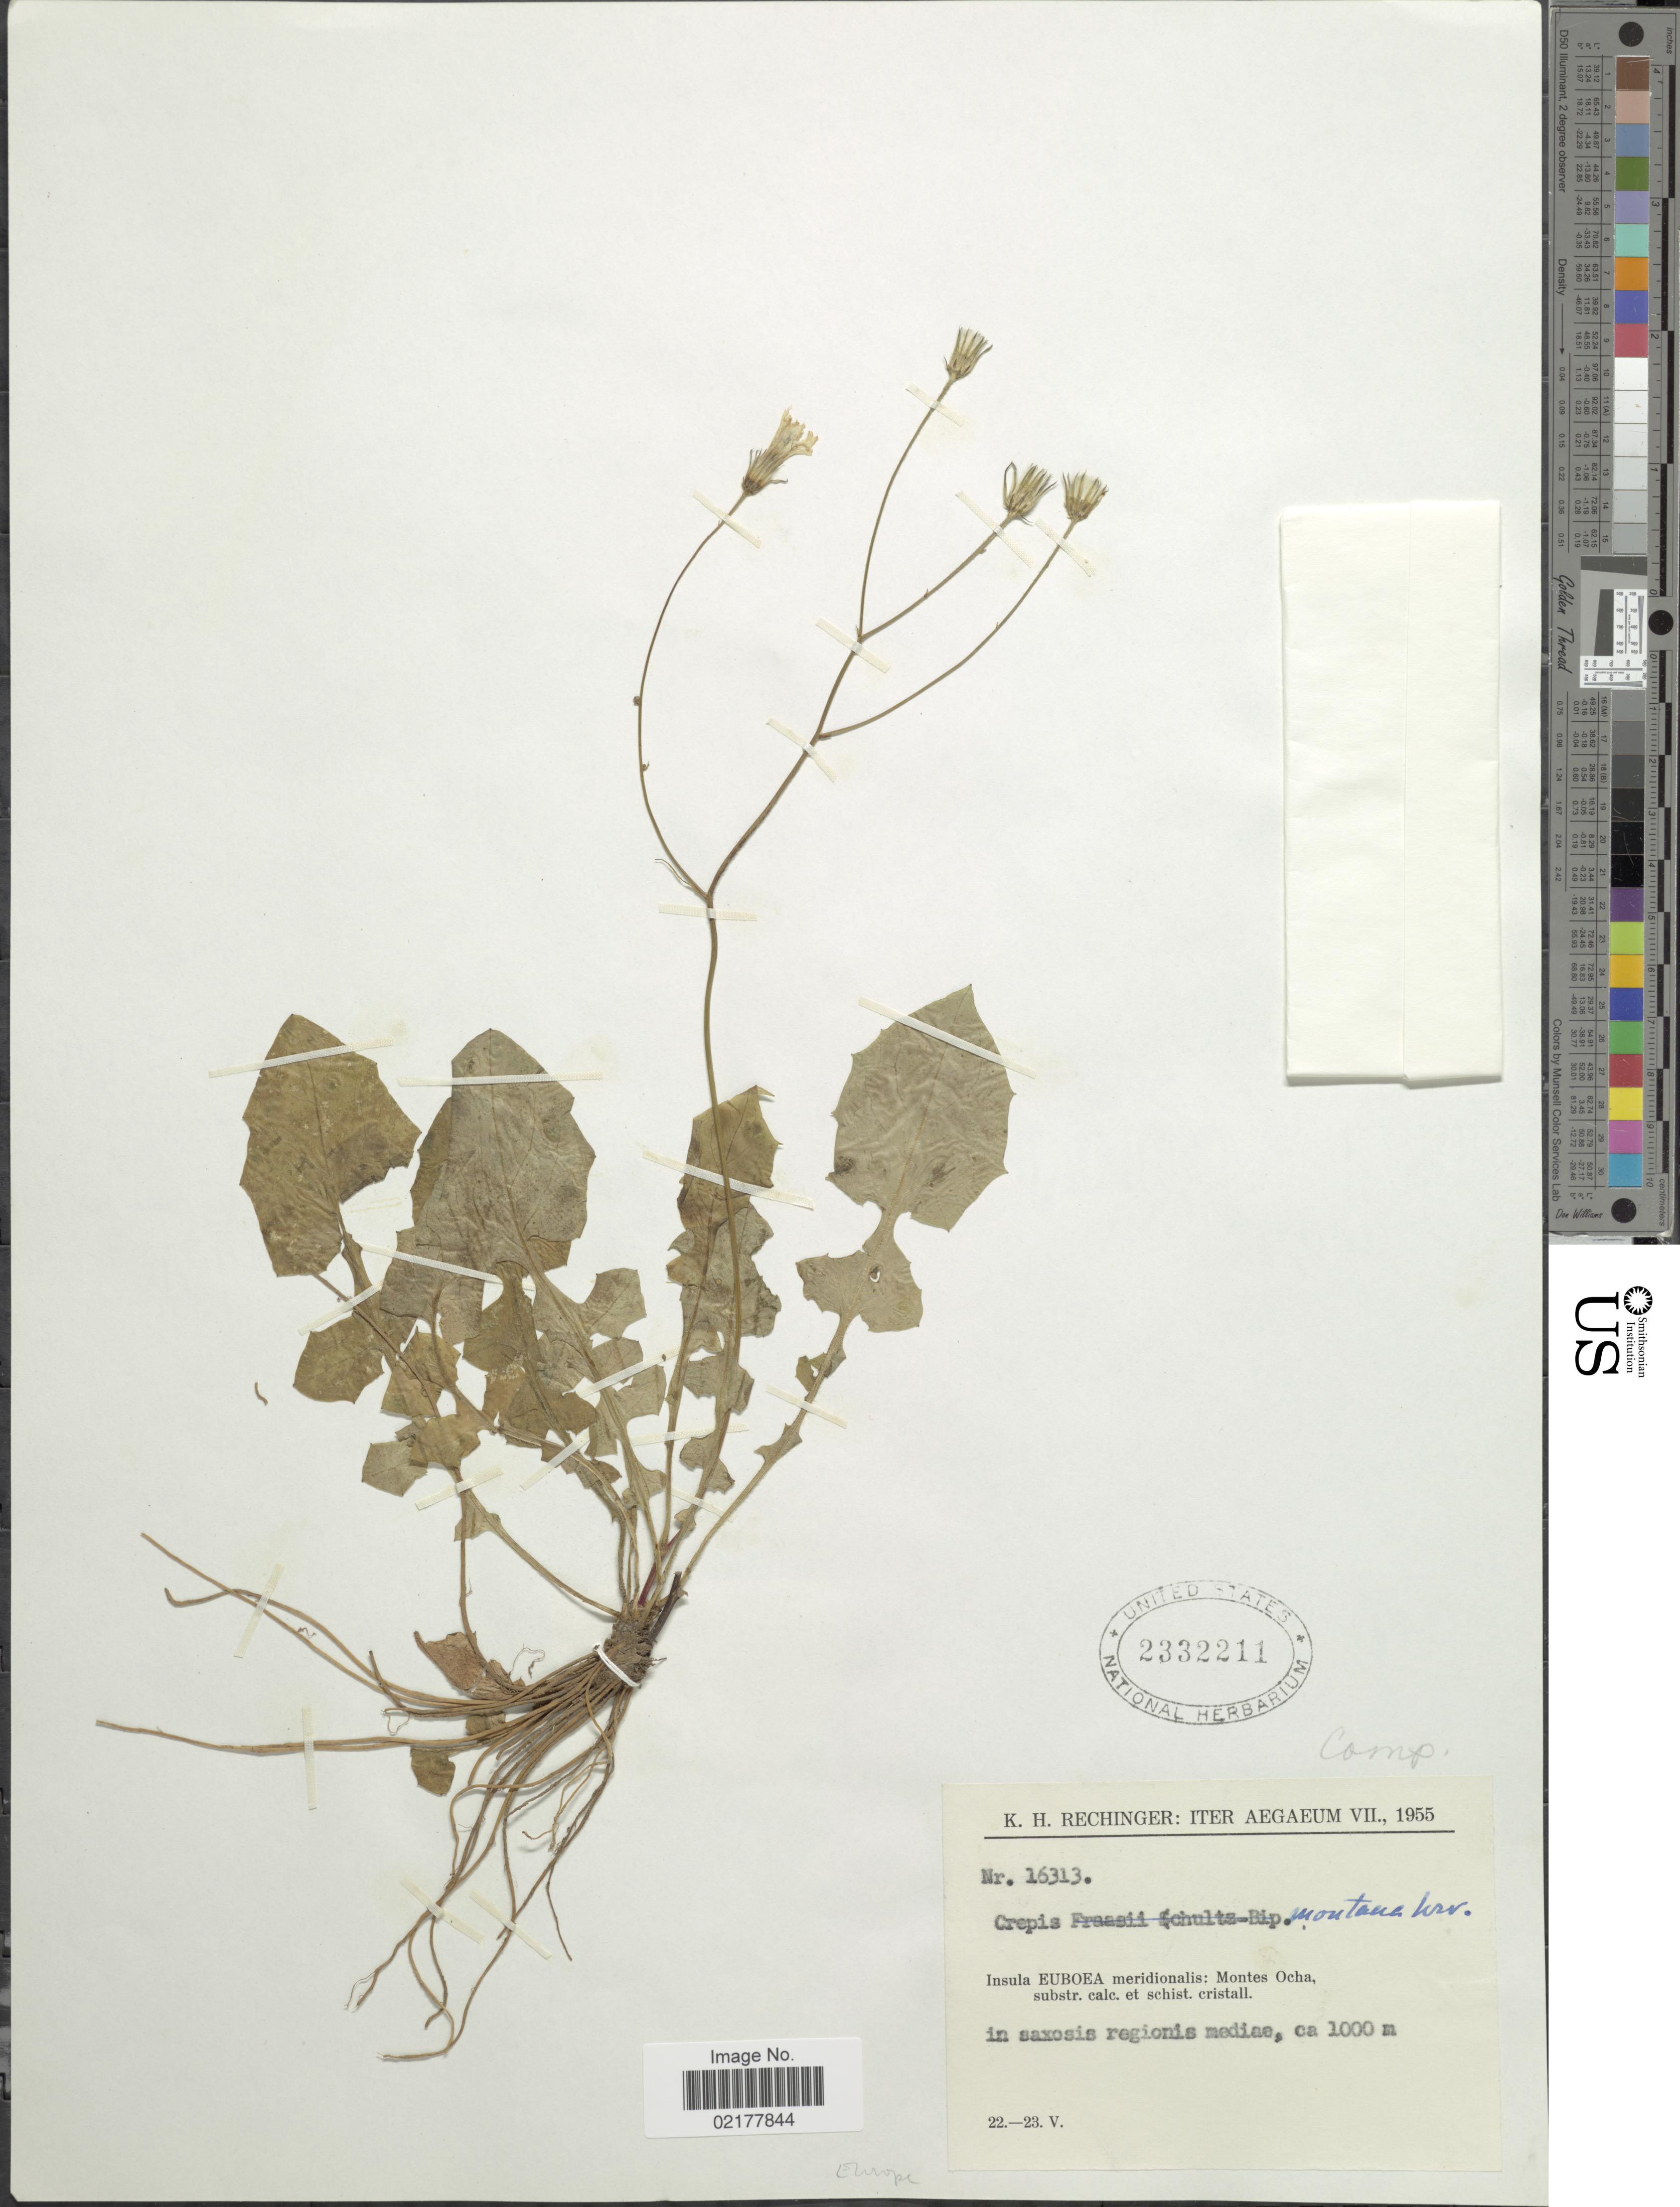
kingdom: Plantae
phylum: Tracheophyta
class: Magnoliopsida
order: Asterales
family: Asteraceae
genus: Crepis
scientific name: Crepis fraasii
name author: Sch. Bip.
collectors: K. H. Rechinger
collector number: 16313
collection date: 1955-05-22/1955-05-23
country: Greece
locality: Aegaeum. Insula Euboea meridionalis: Montes Ocha, substr. calc. et schist. cristall.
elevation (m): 1000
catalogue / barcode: US 2332211